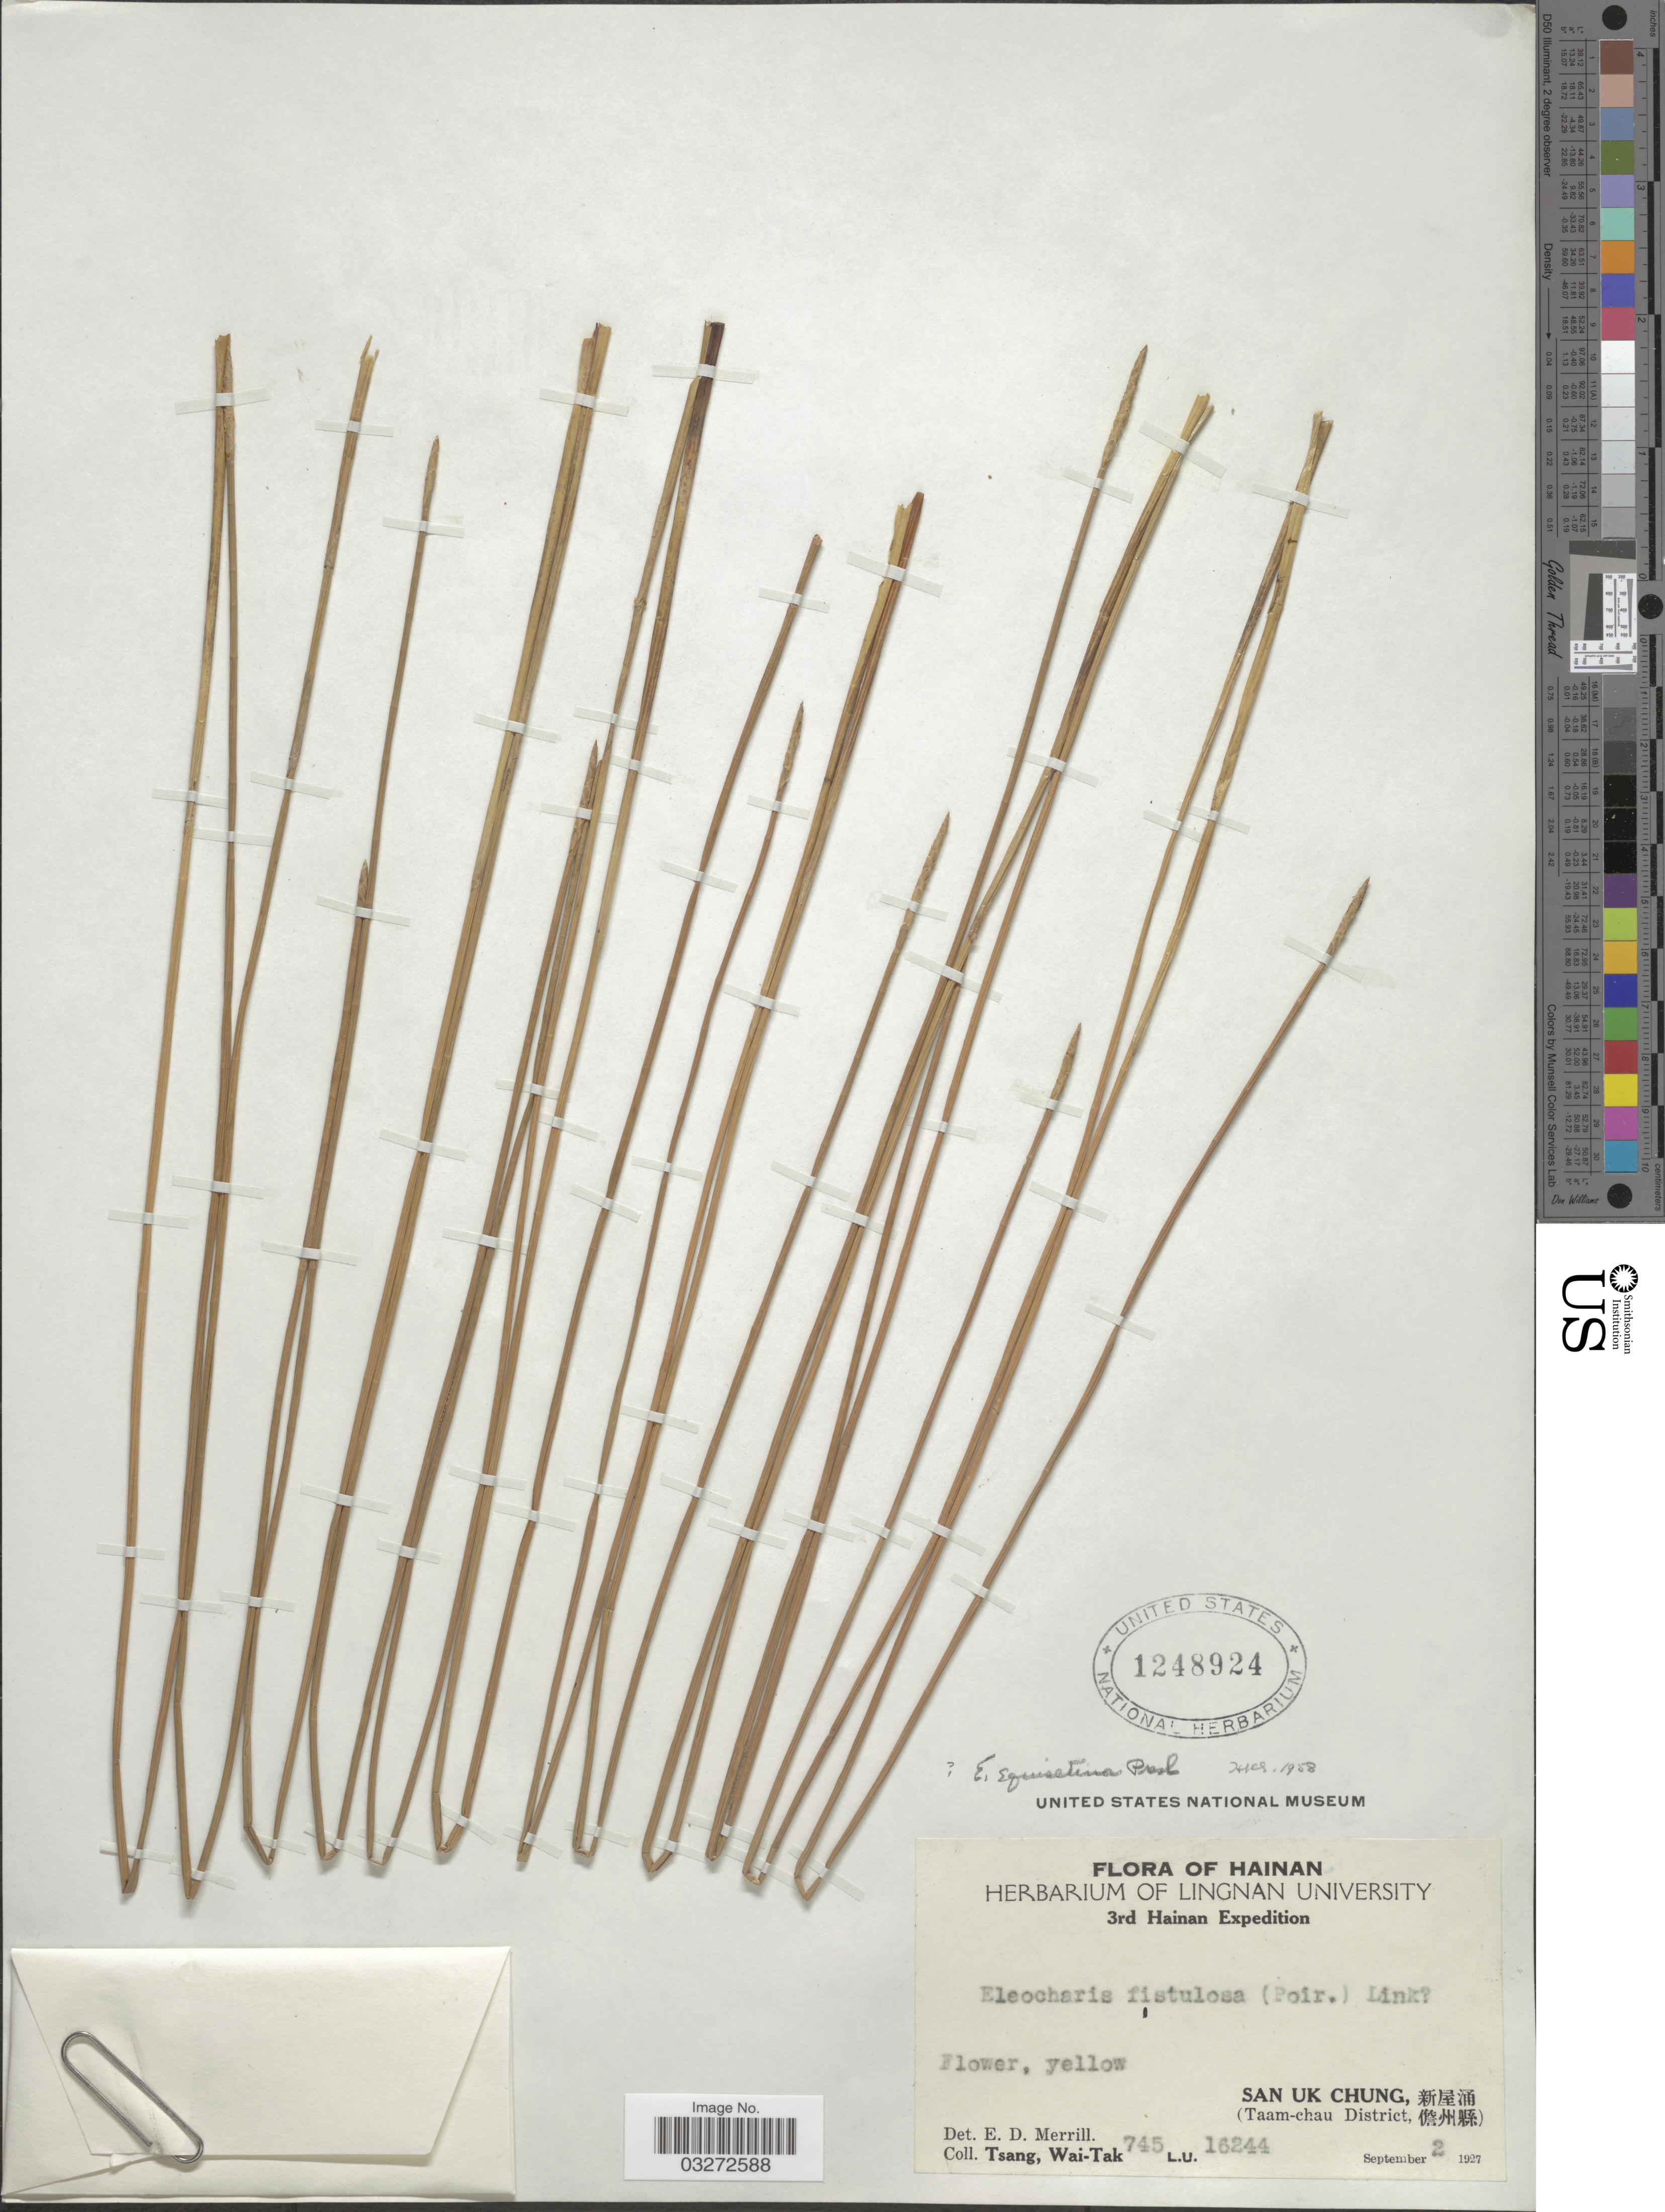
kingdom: Plantae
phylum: Tracheophyta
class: Liliopsida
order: Poales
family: Cyperaceae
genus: Eleocharis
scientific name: Eleocharis dulcis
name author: (Burm. f.) Trin. ex Hensch.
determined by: Strong, Mark T., (BOT), Smithsonian Institution - National Museum of Natural History (UNITED STATES)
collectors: W. T. Tsang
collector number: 745 L.U. 16244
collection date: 1927-09-02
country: China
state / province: Hainan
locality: San Uk Chung, X. (Taam-chau District, X).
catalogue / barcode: US 1248924